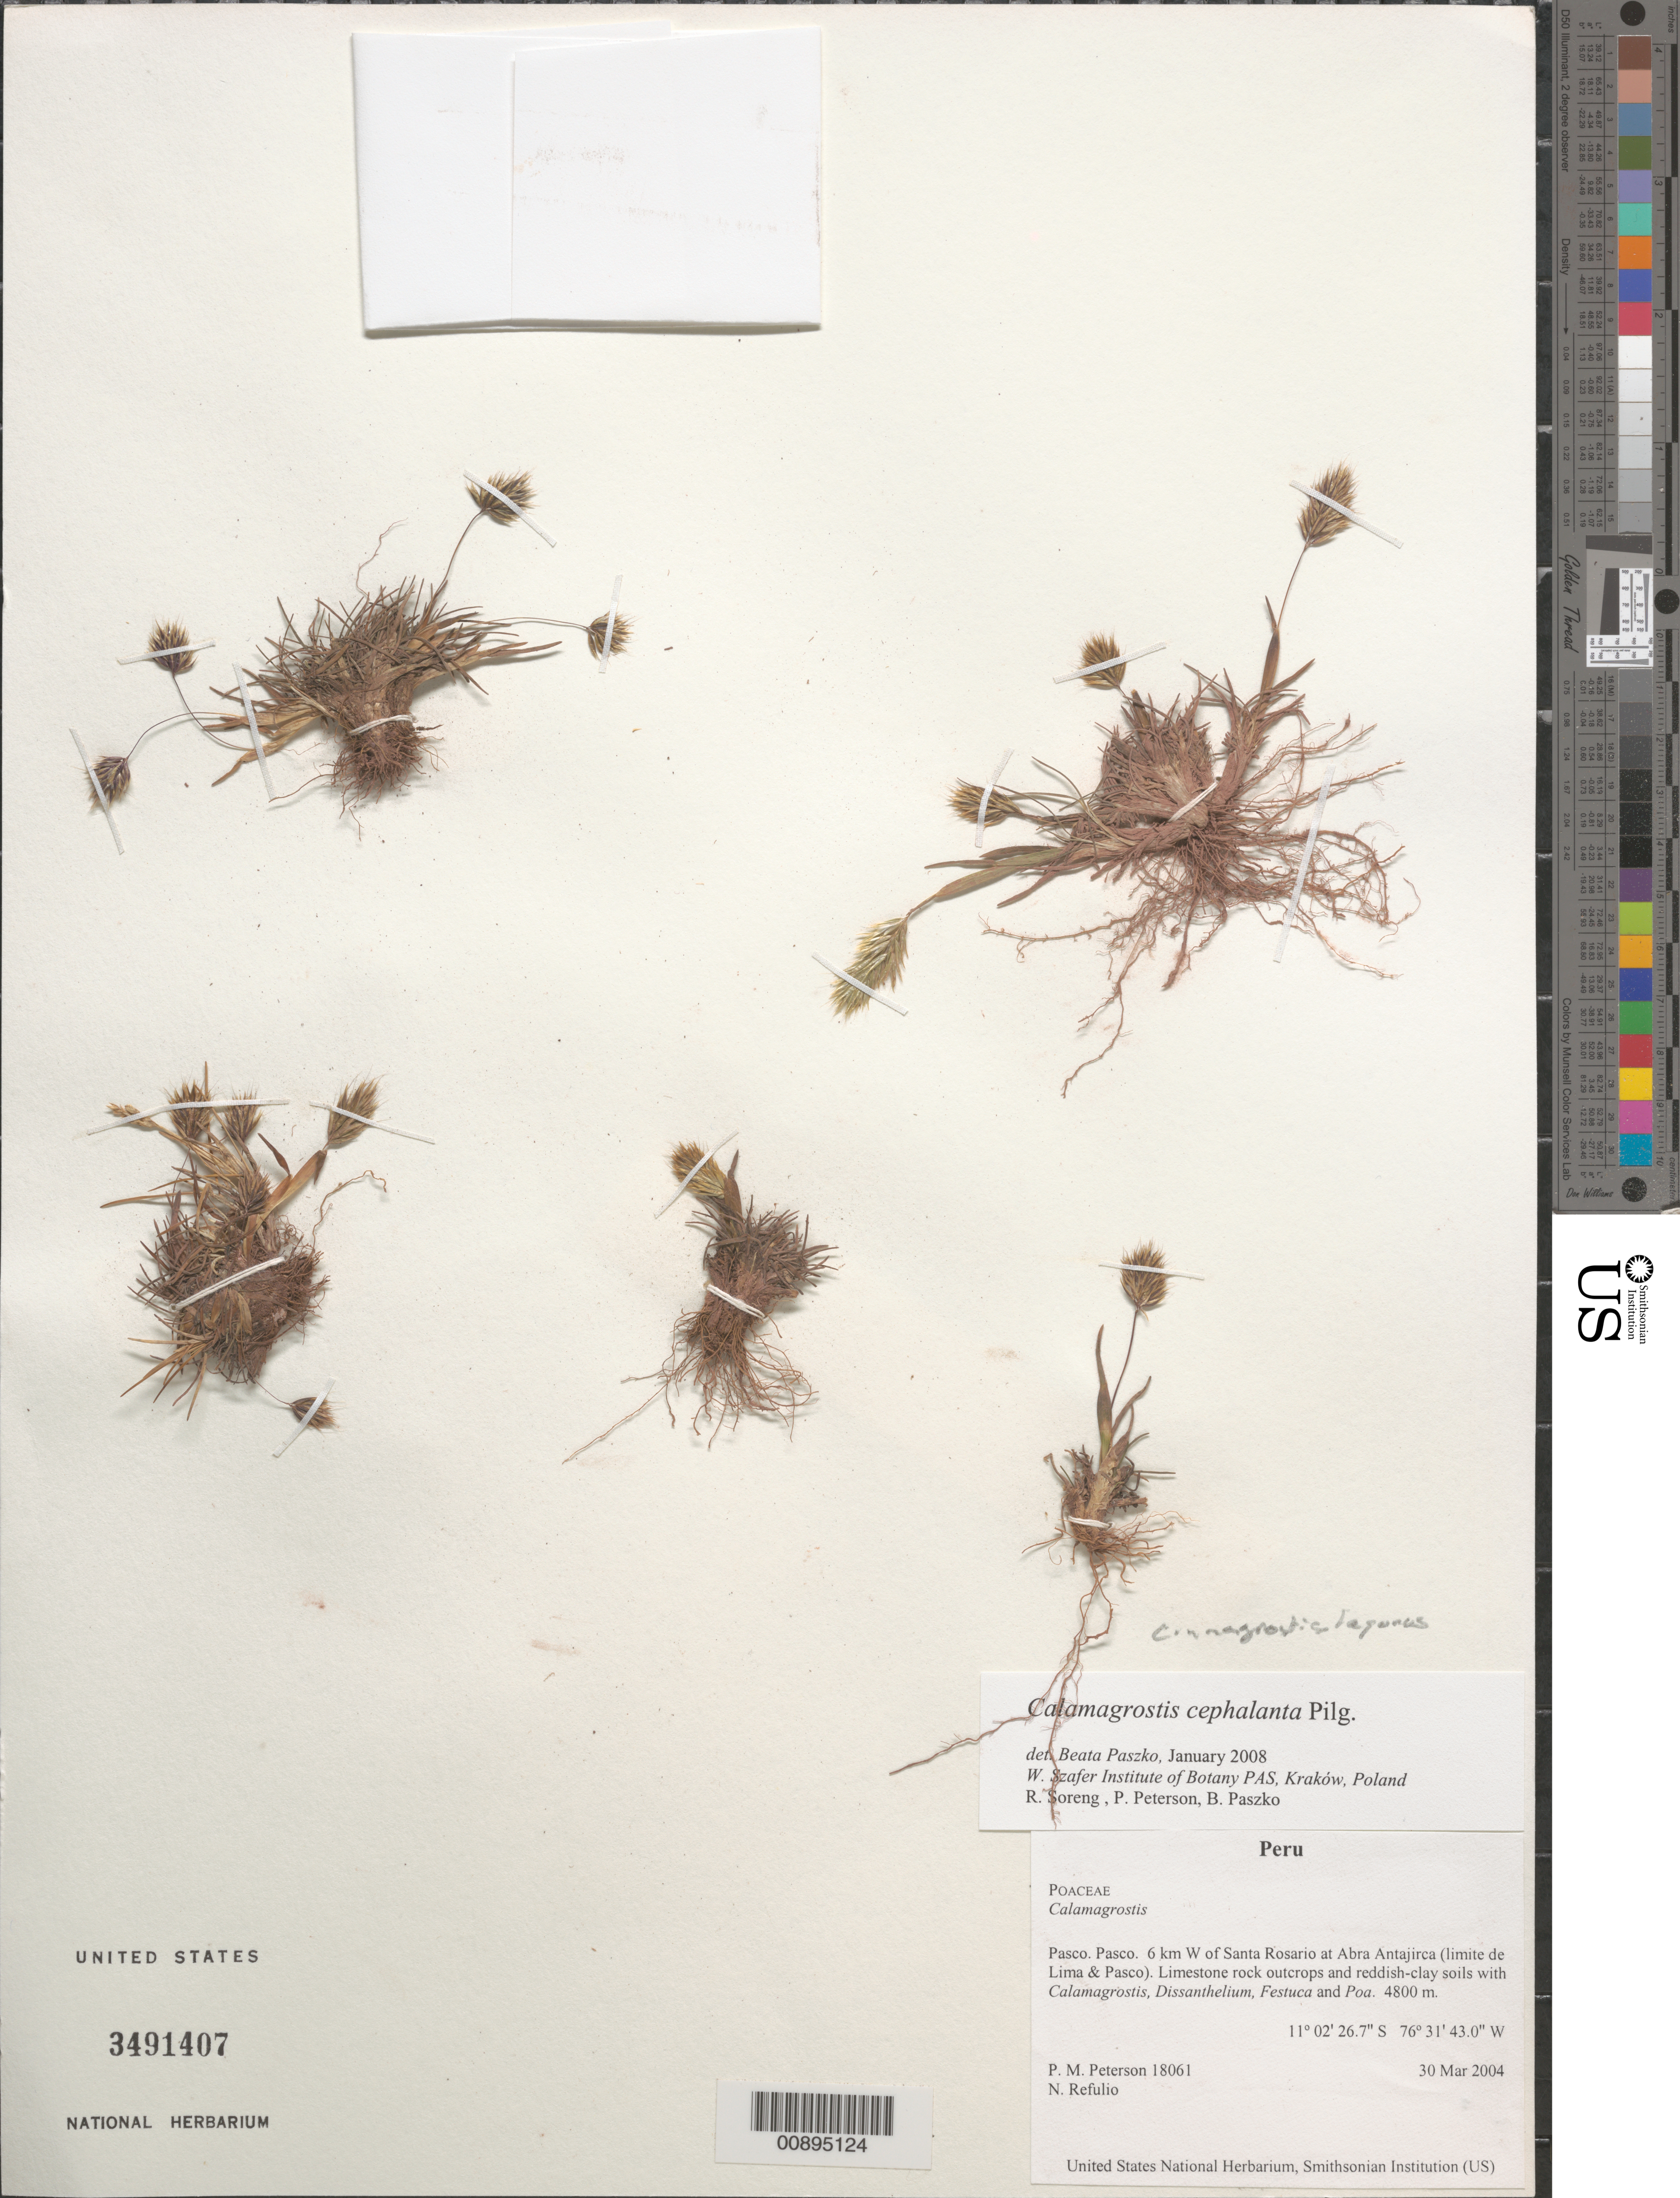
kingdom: Plantae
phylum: Tracheophyta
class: Liliopsida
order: Poales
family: Poaceae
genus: Cinnagrostis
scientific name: Cinnagrostis lagurus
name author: (Wedd.) P.M. Peterson et al.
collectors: P. M. Peterson & N. Refulio-Rodríguez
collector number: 18061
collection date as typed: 30 Mar 2004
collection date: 2004-03-30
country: Peru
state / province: Pasco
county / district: Pasco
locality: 6 km W of Santa Rosario at Abra Antajirca (limite de Lima & Pasco). Limestone rock outcrops and reddish-clay soils with Calamagrostis, Dissanthelium, Festuca and Poa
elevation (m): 4800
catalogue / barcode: US 3491407